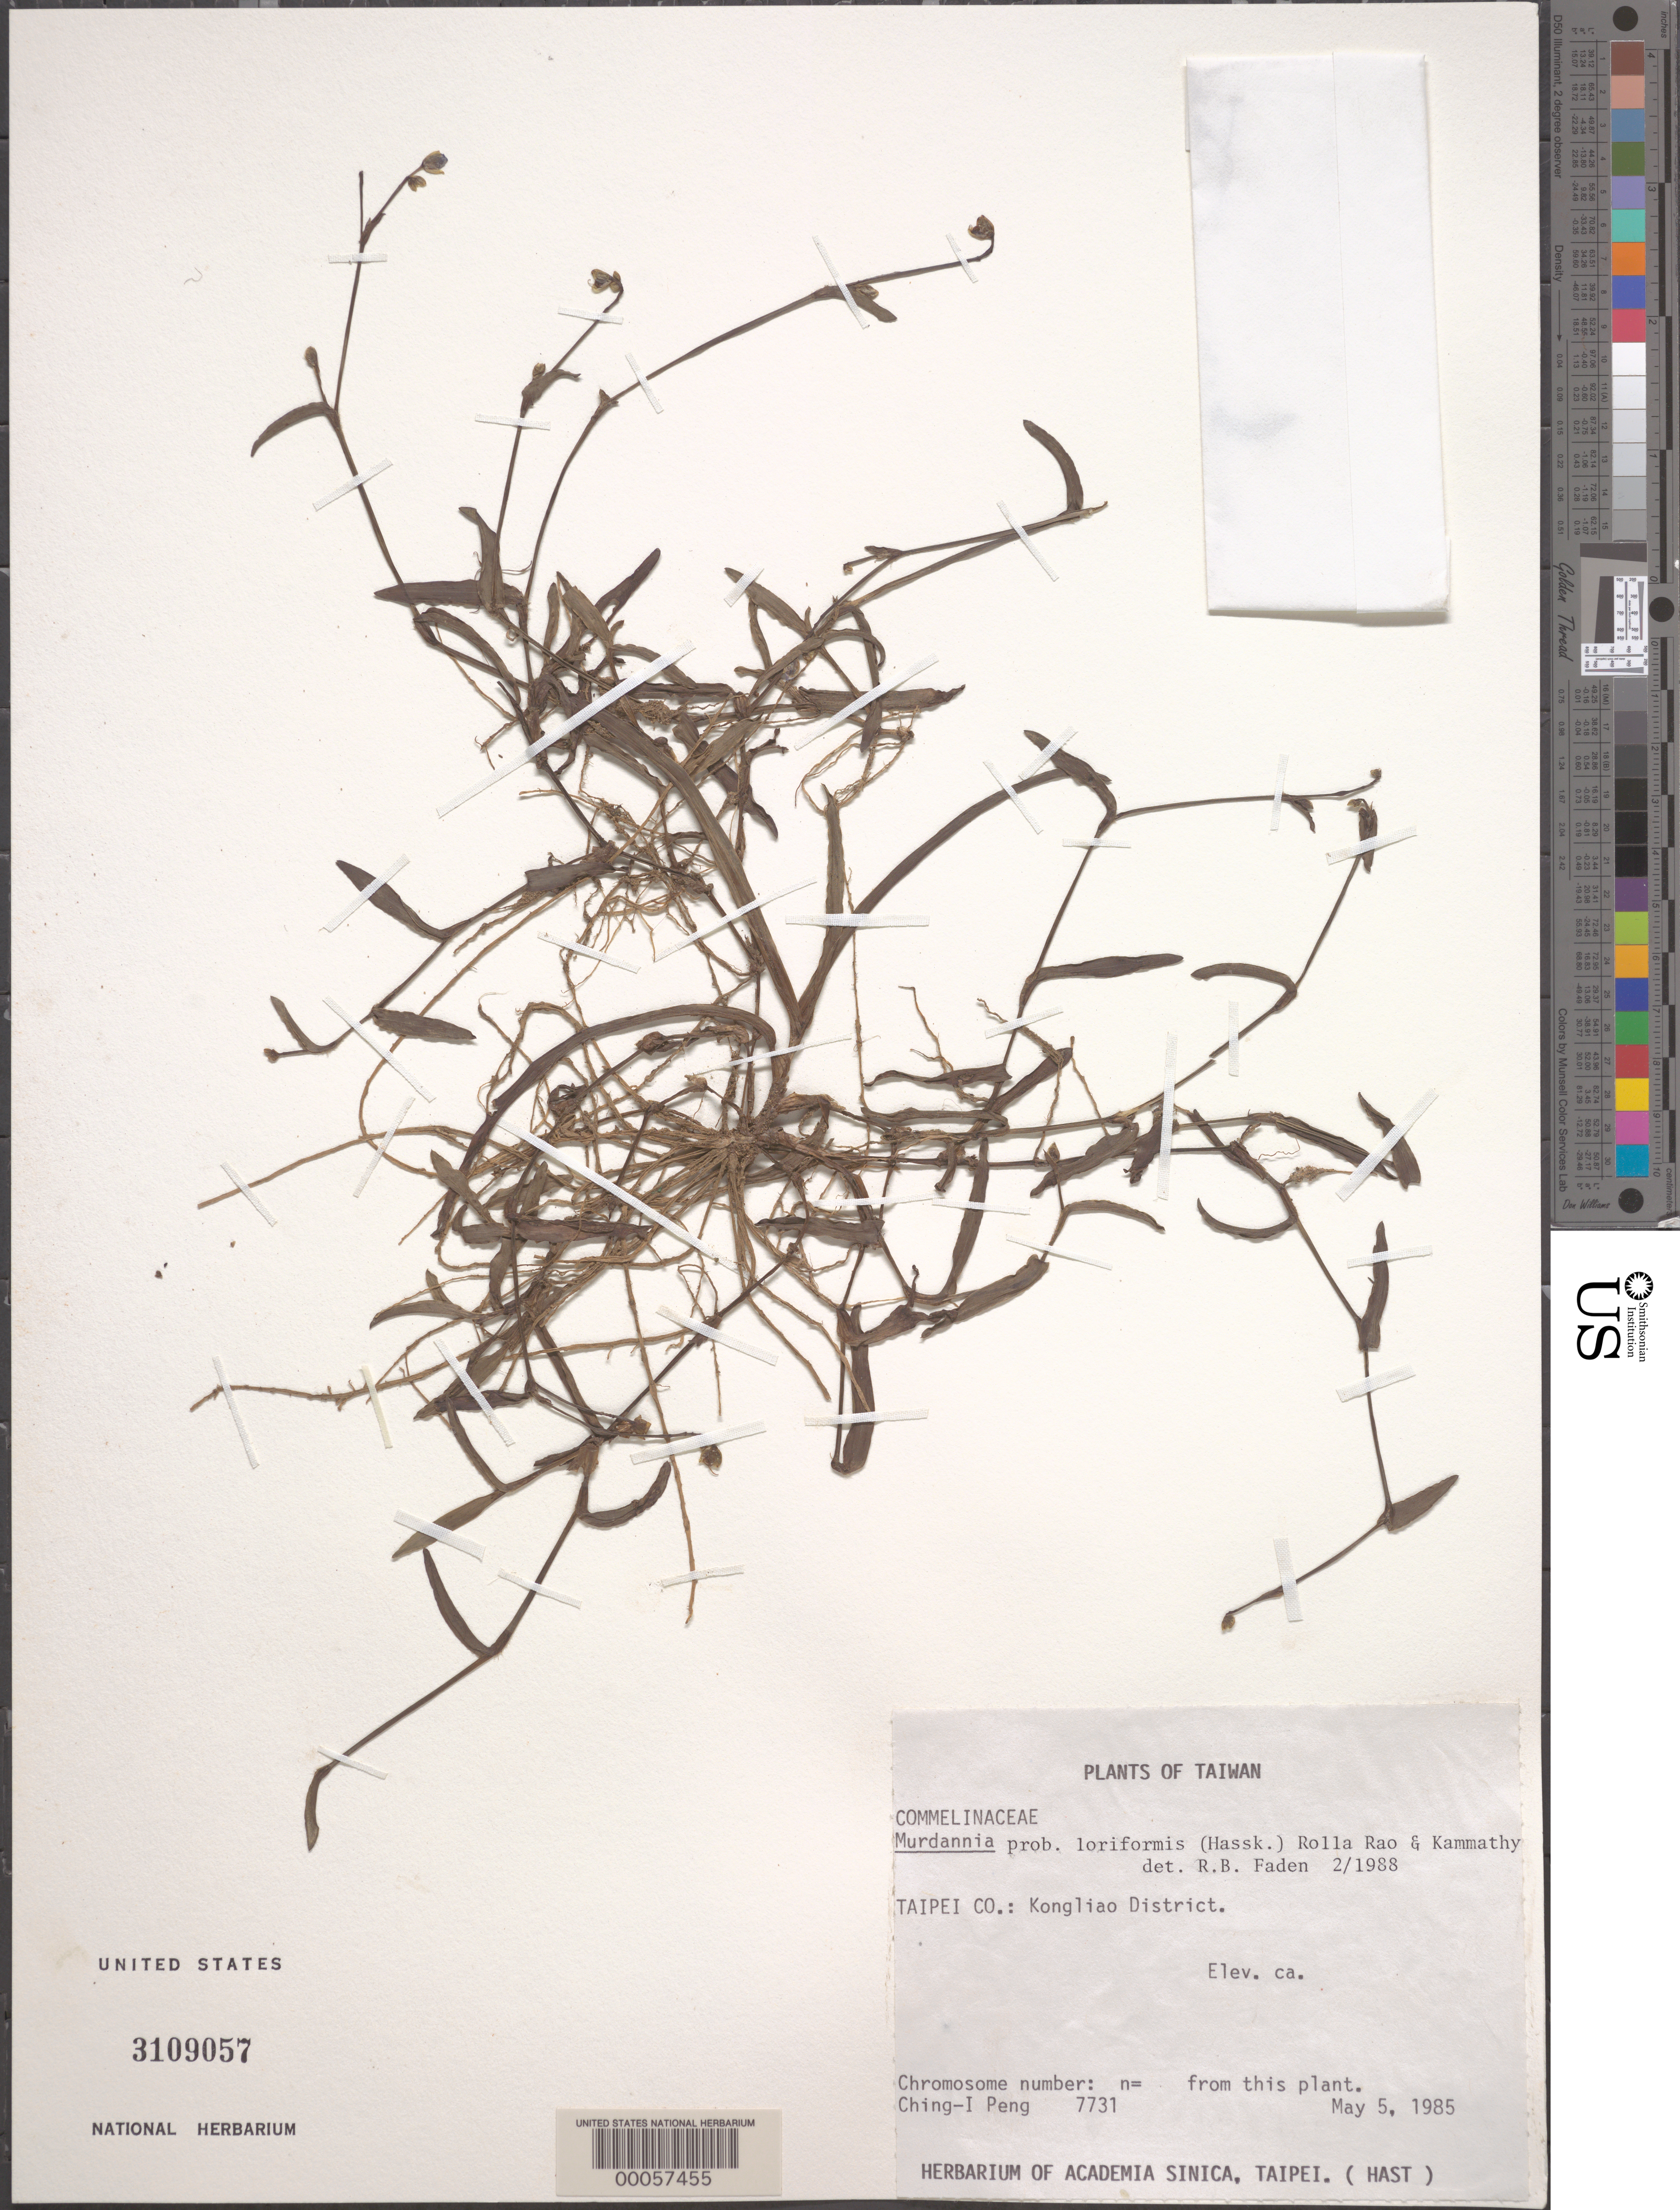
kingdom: Plantae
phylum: Tracheophyta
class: Liliopsida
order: Commelinales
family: Commelinaceae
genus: Murdannia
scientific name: Murdannia loriformis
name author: (Hassk.) R.S. Rao & Kammathy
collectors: C.-I Peng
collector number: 7731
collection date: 1985-05-05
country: Taiwan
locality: Taipei Co.: Kongliao District.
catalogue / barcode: US 3109057